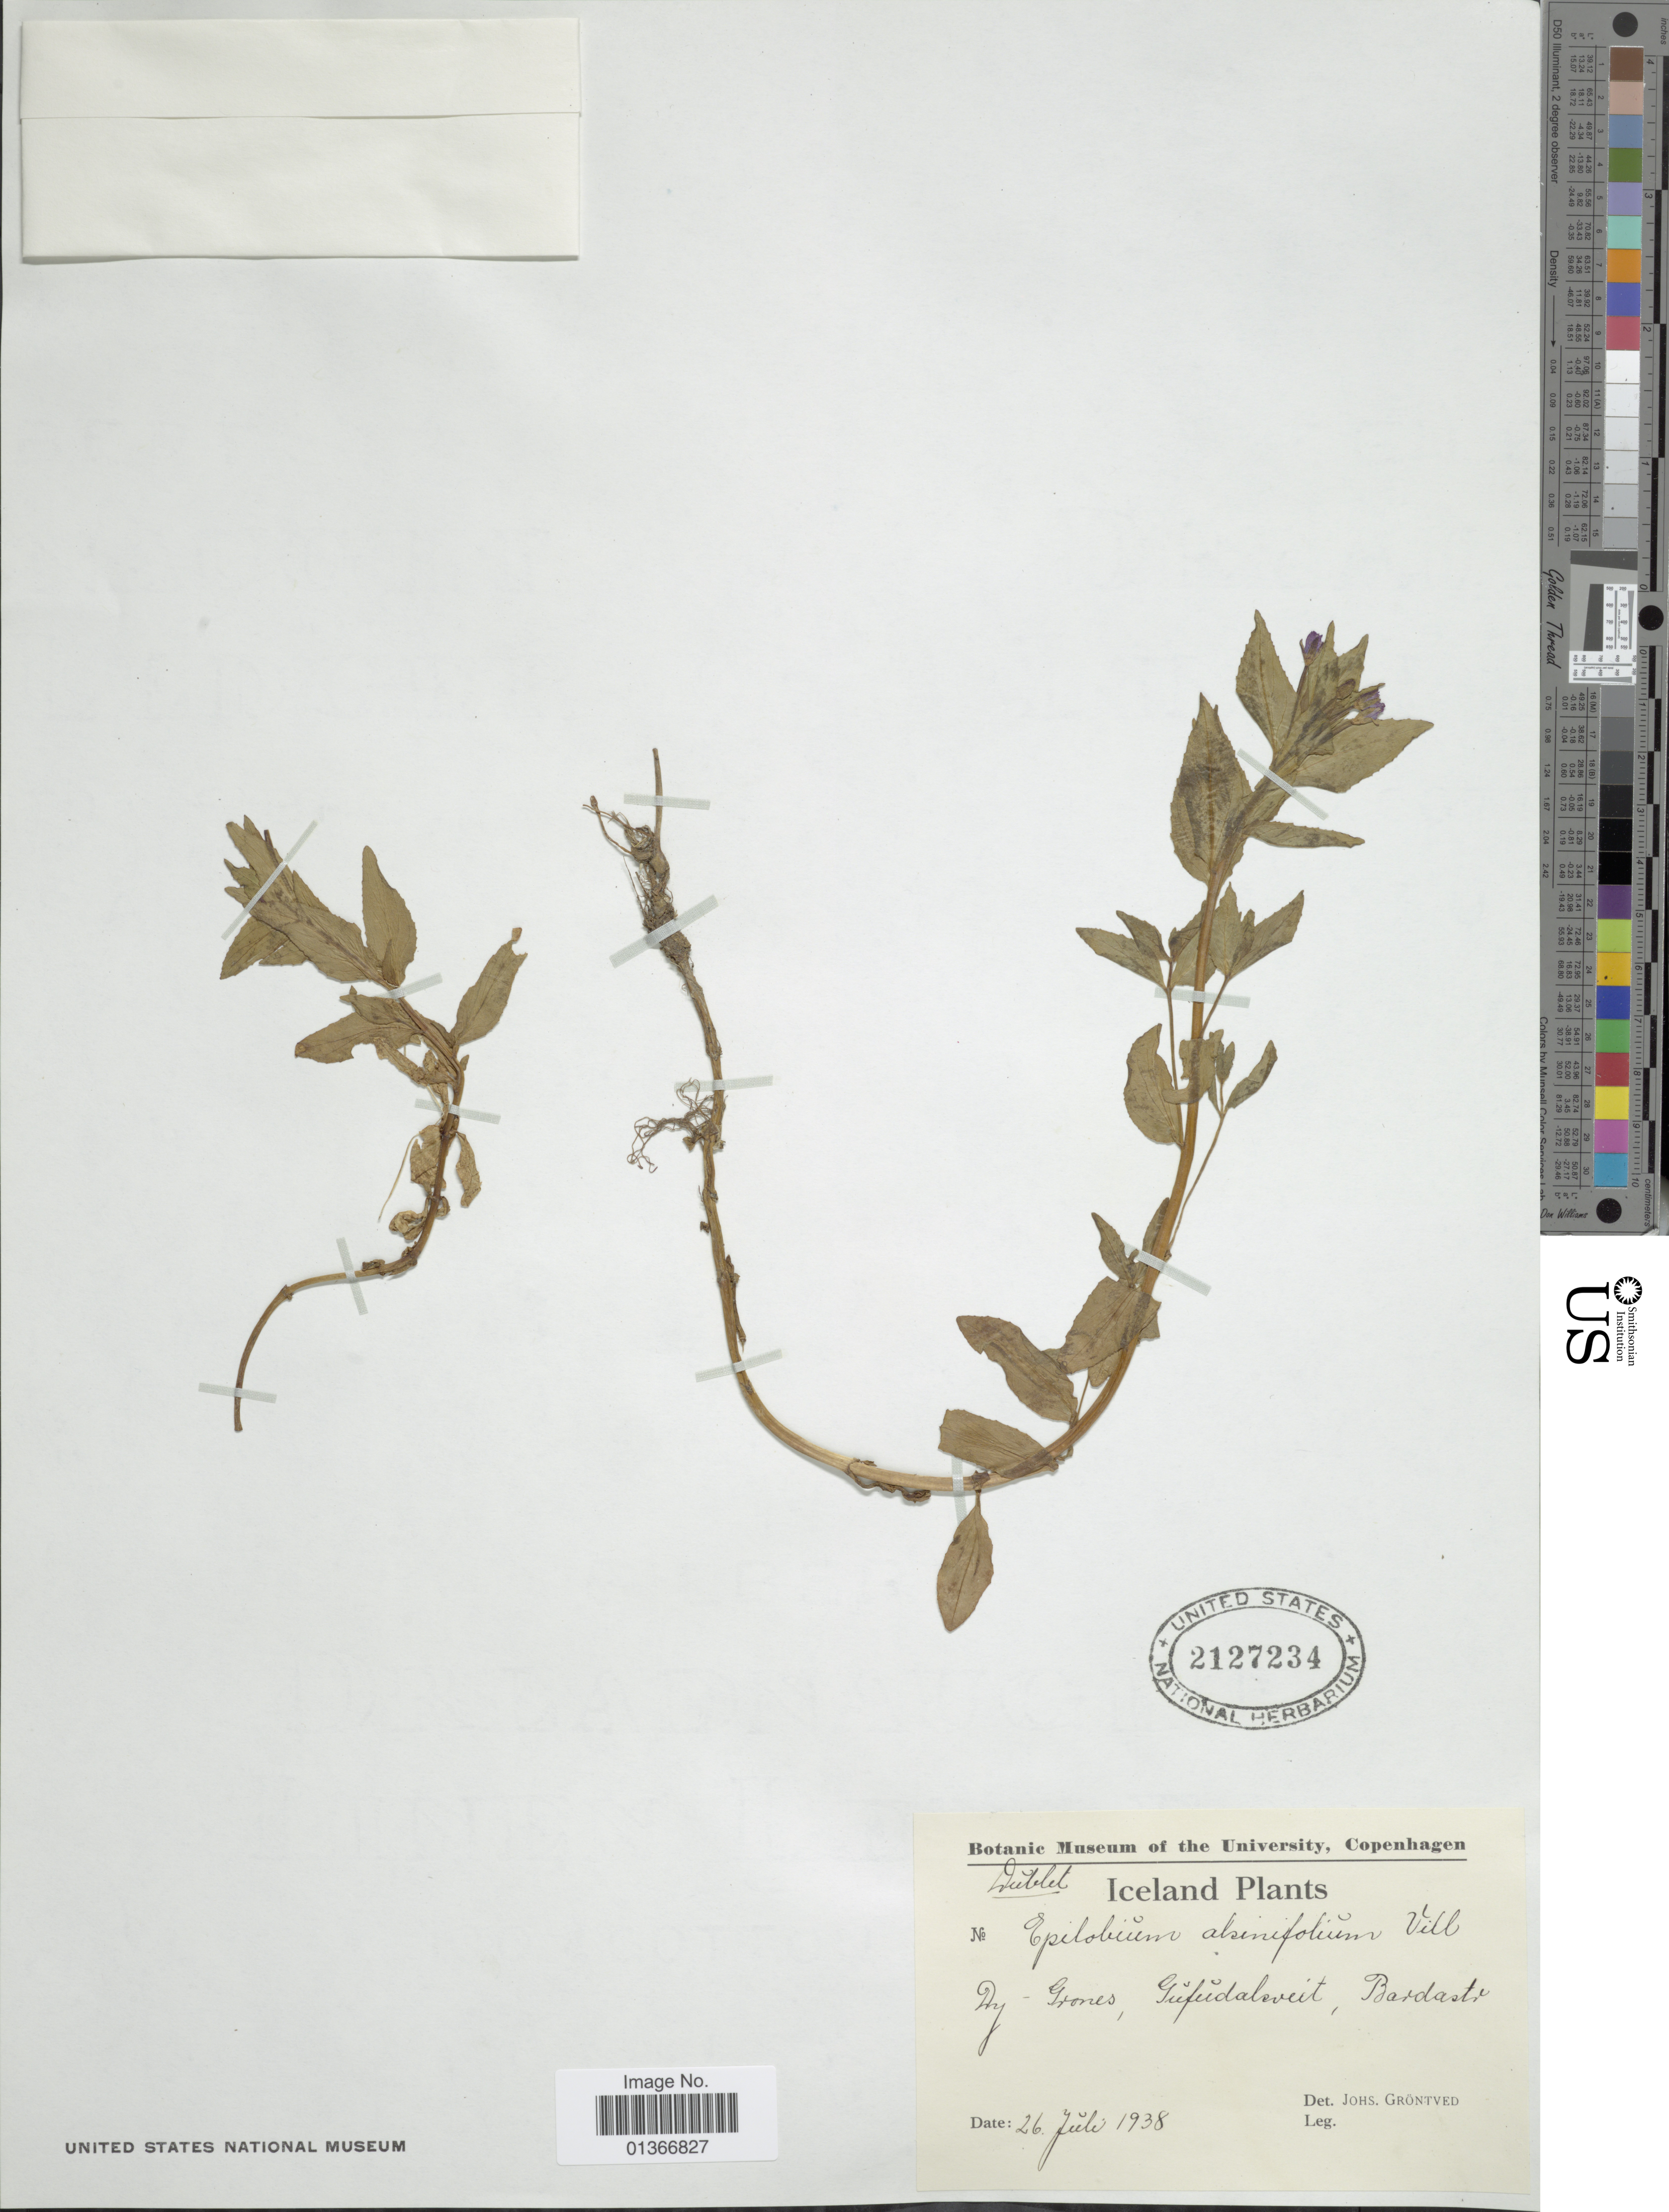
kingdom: Plantae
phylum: Tracheophyta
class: Magnoliopsida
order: Myrtales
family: Onagraceae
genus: Epilobium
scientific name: Epilobium alsinifolium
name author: Vill.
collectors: J. Gröntved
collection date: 1938-07-26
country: Iceland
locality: Dublet, Dy - Grones, Gufudalsveit, Bardastr.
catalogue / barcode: US 2127234